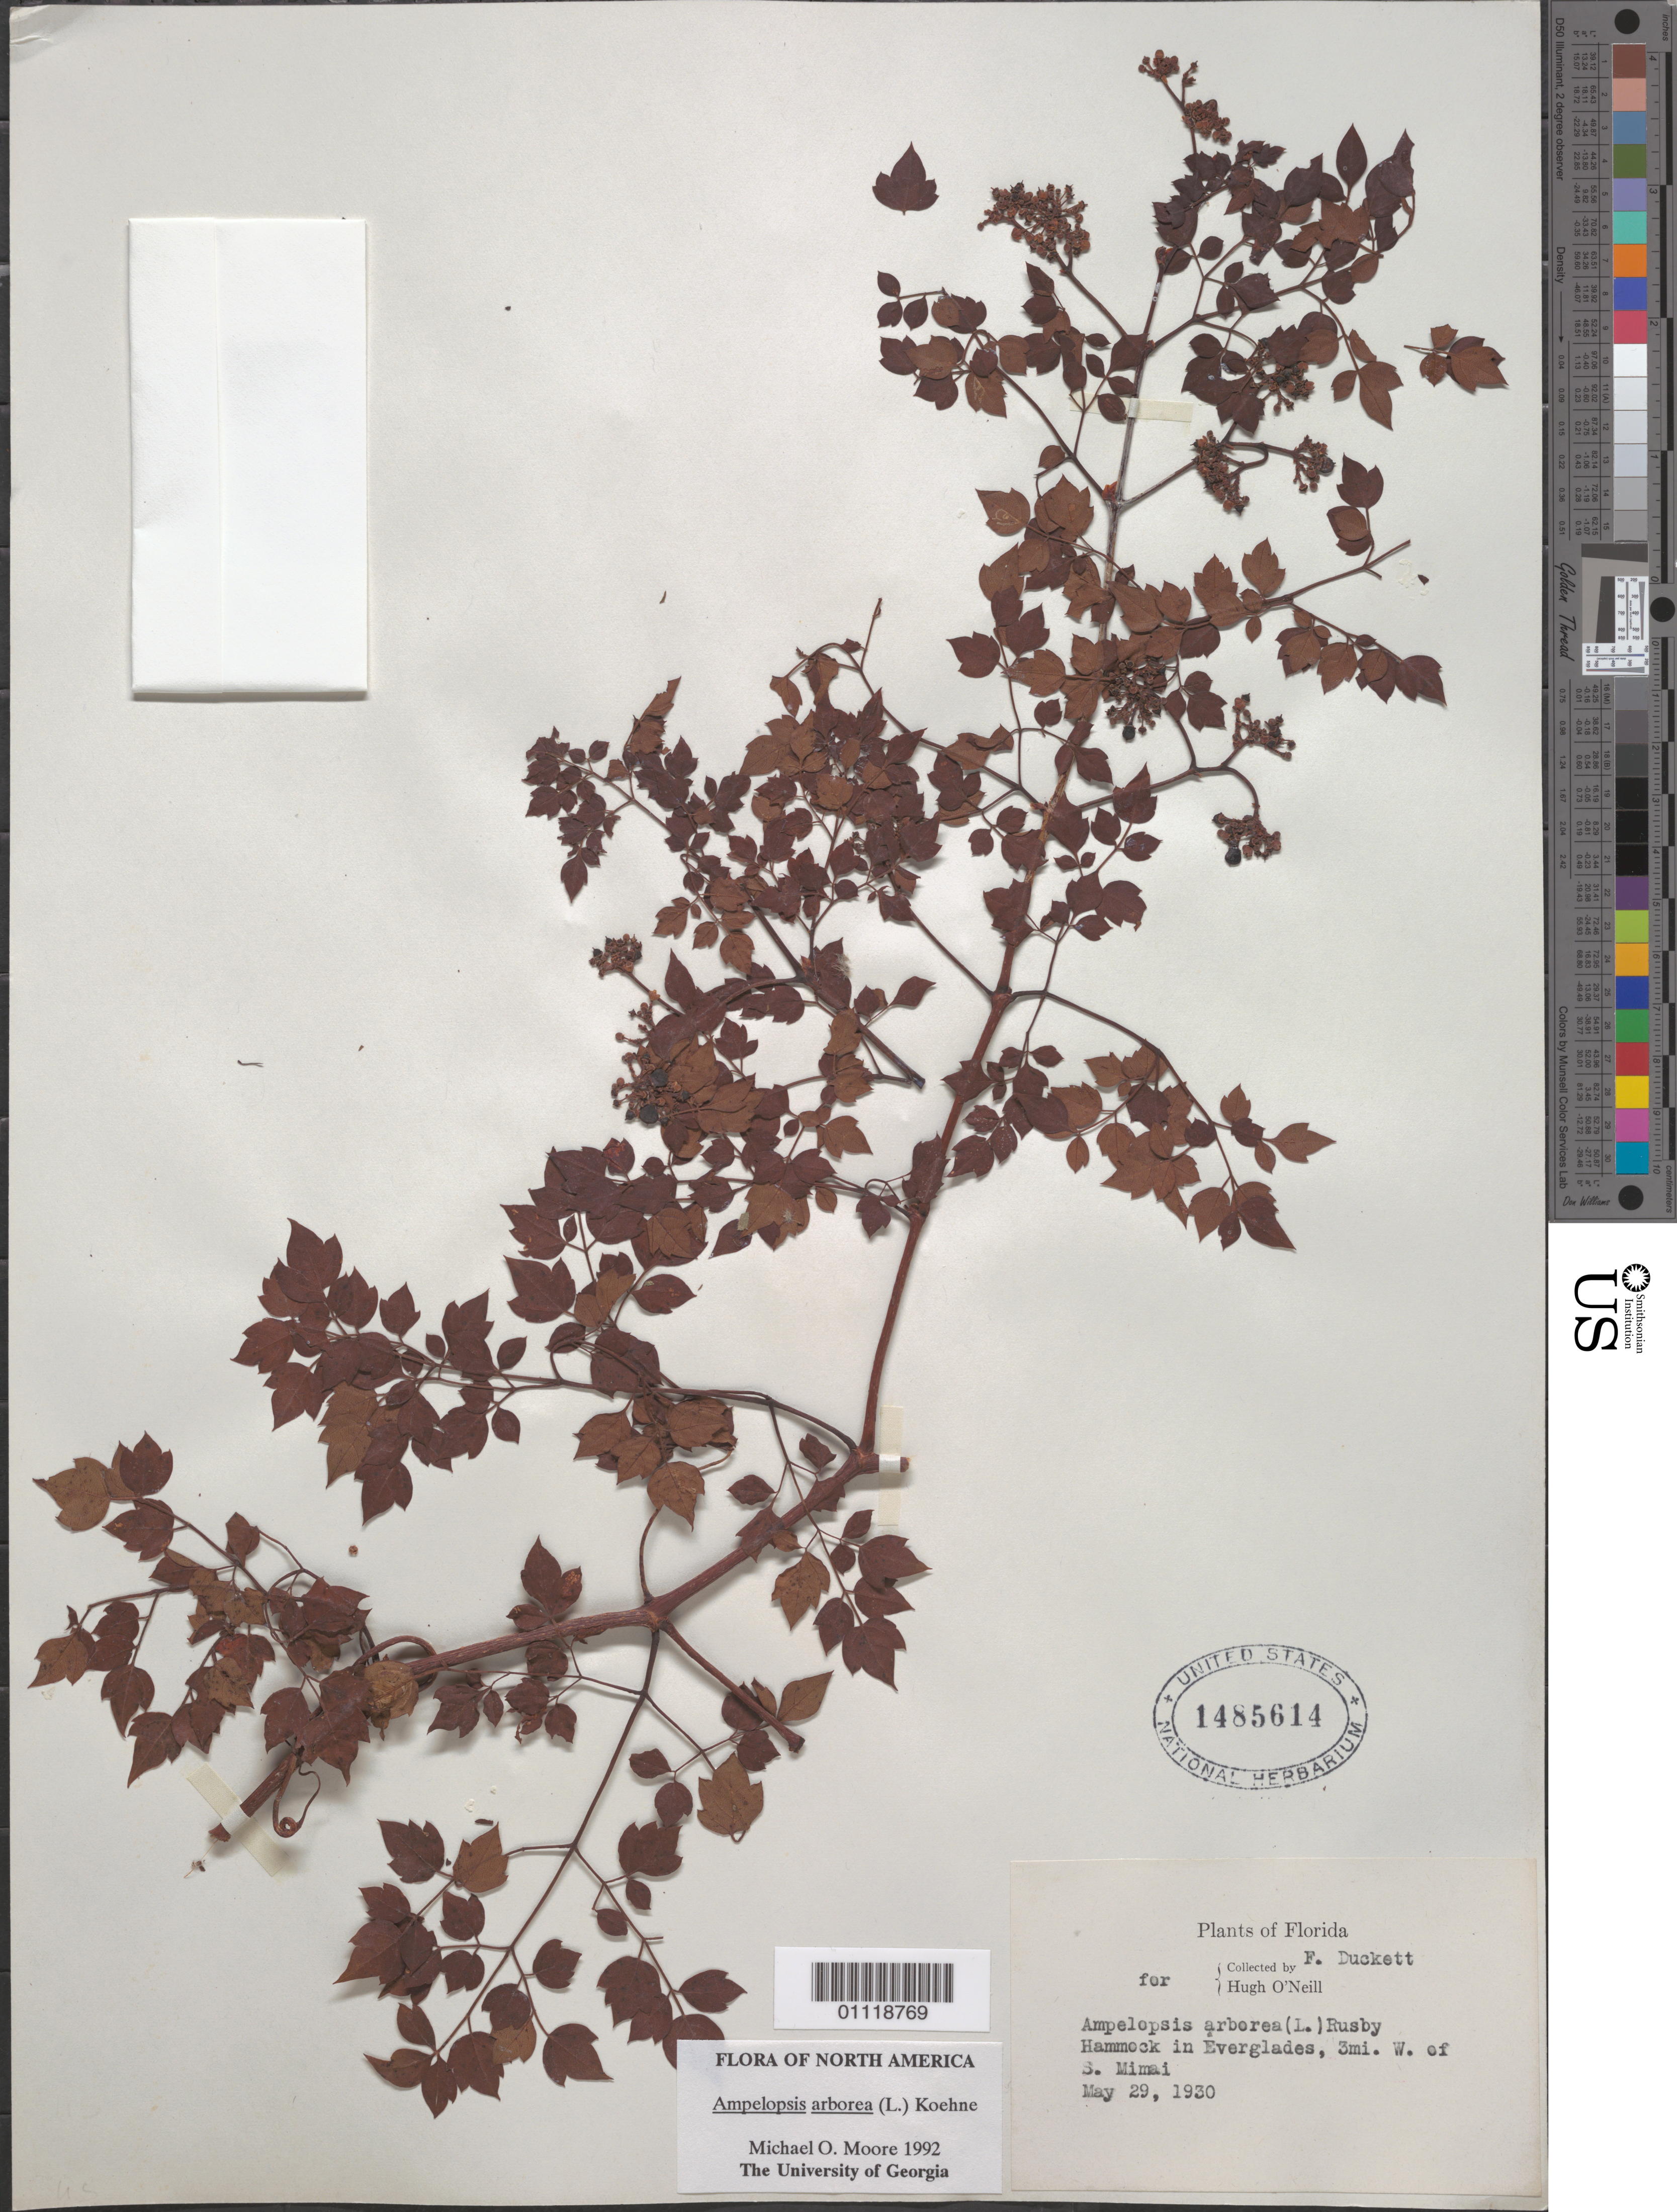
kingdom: Plantae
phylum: Tracheophyta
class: Magnoliopsida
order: Vitales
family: Vitaceae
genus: Ampelopsis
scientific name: Ampelopsis arborea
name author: (L.) Koehne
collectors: H. O'Neill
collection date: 1930-05-29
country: United States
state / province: Florida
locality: Hammock in Everglades, 3 mi W of S Miami.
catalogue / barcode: US 1485614